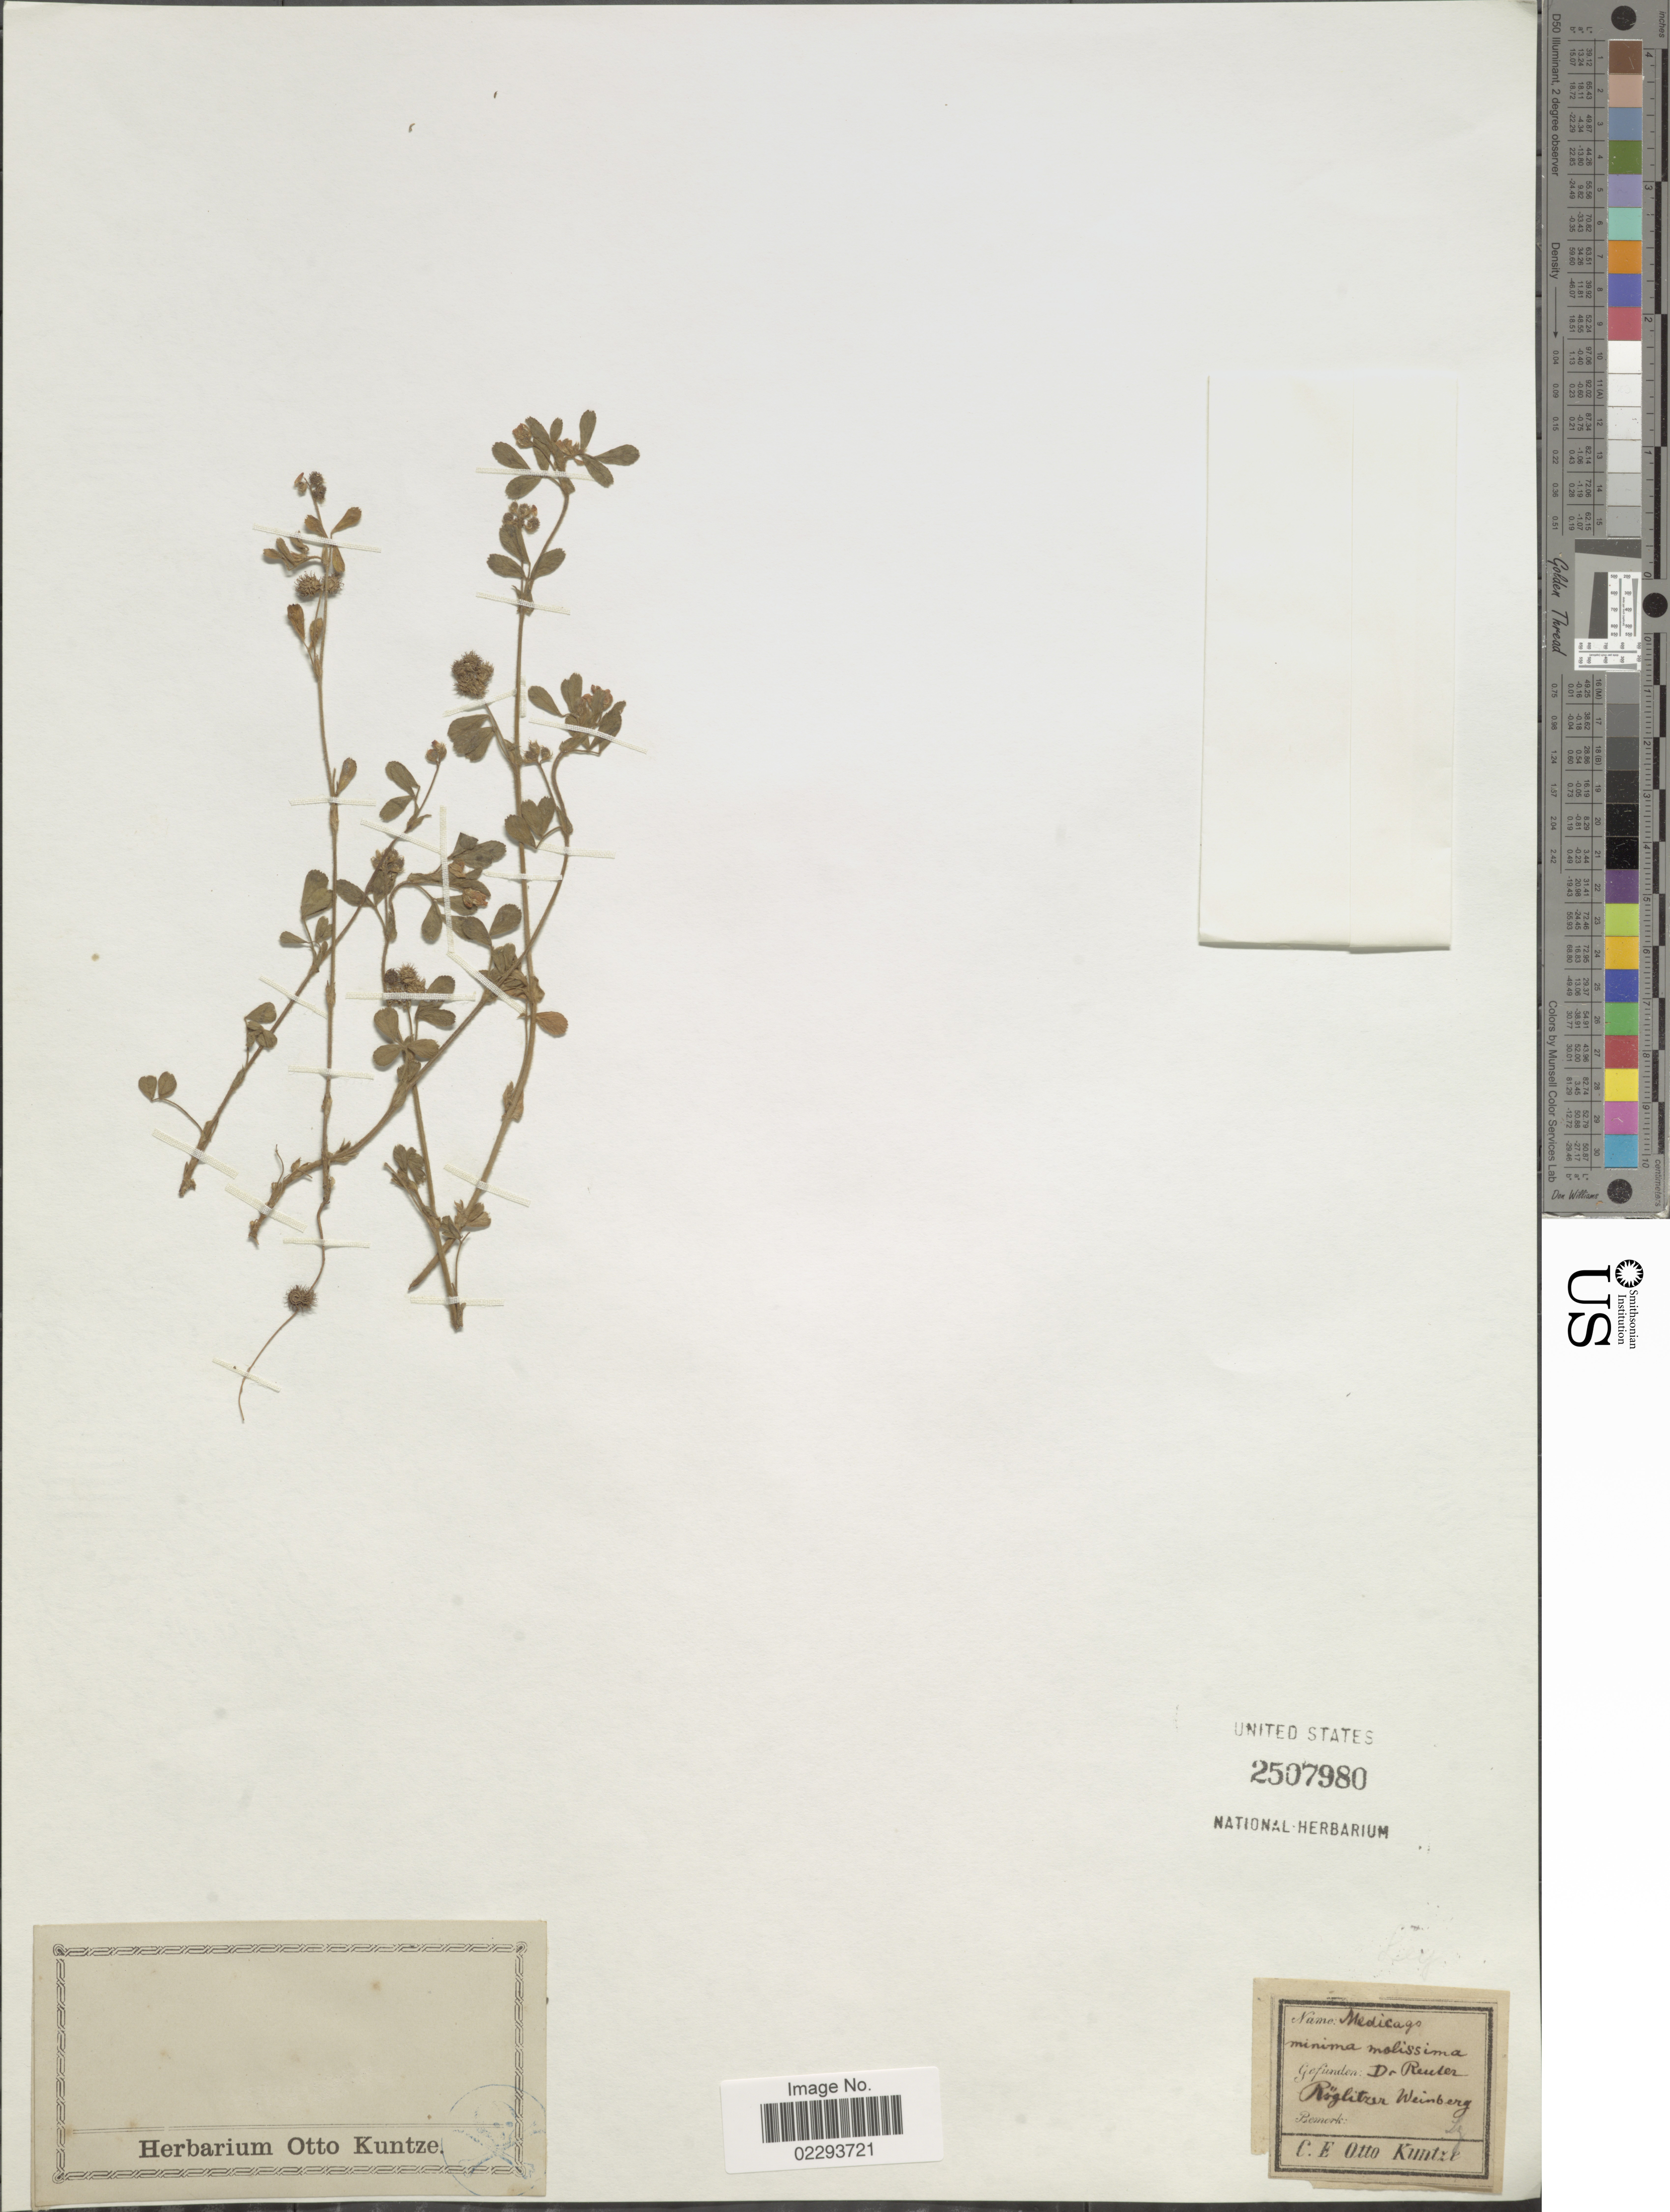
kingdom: Plantae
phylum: Tracheophyta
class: Magnoliopsida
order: Fabales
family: Fabaceae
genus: Medicago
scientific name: Medicago minima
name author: Lam.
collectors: -. Reuter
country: Germany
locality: Roglitzer Weinberg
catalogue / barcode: US 2507980